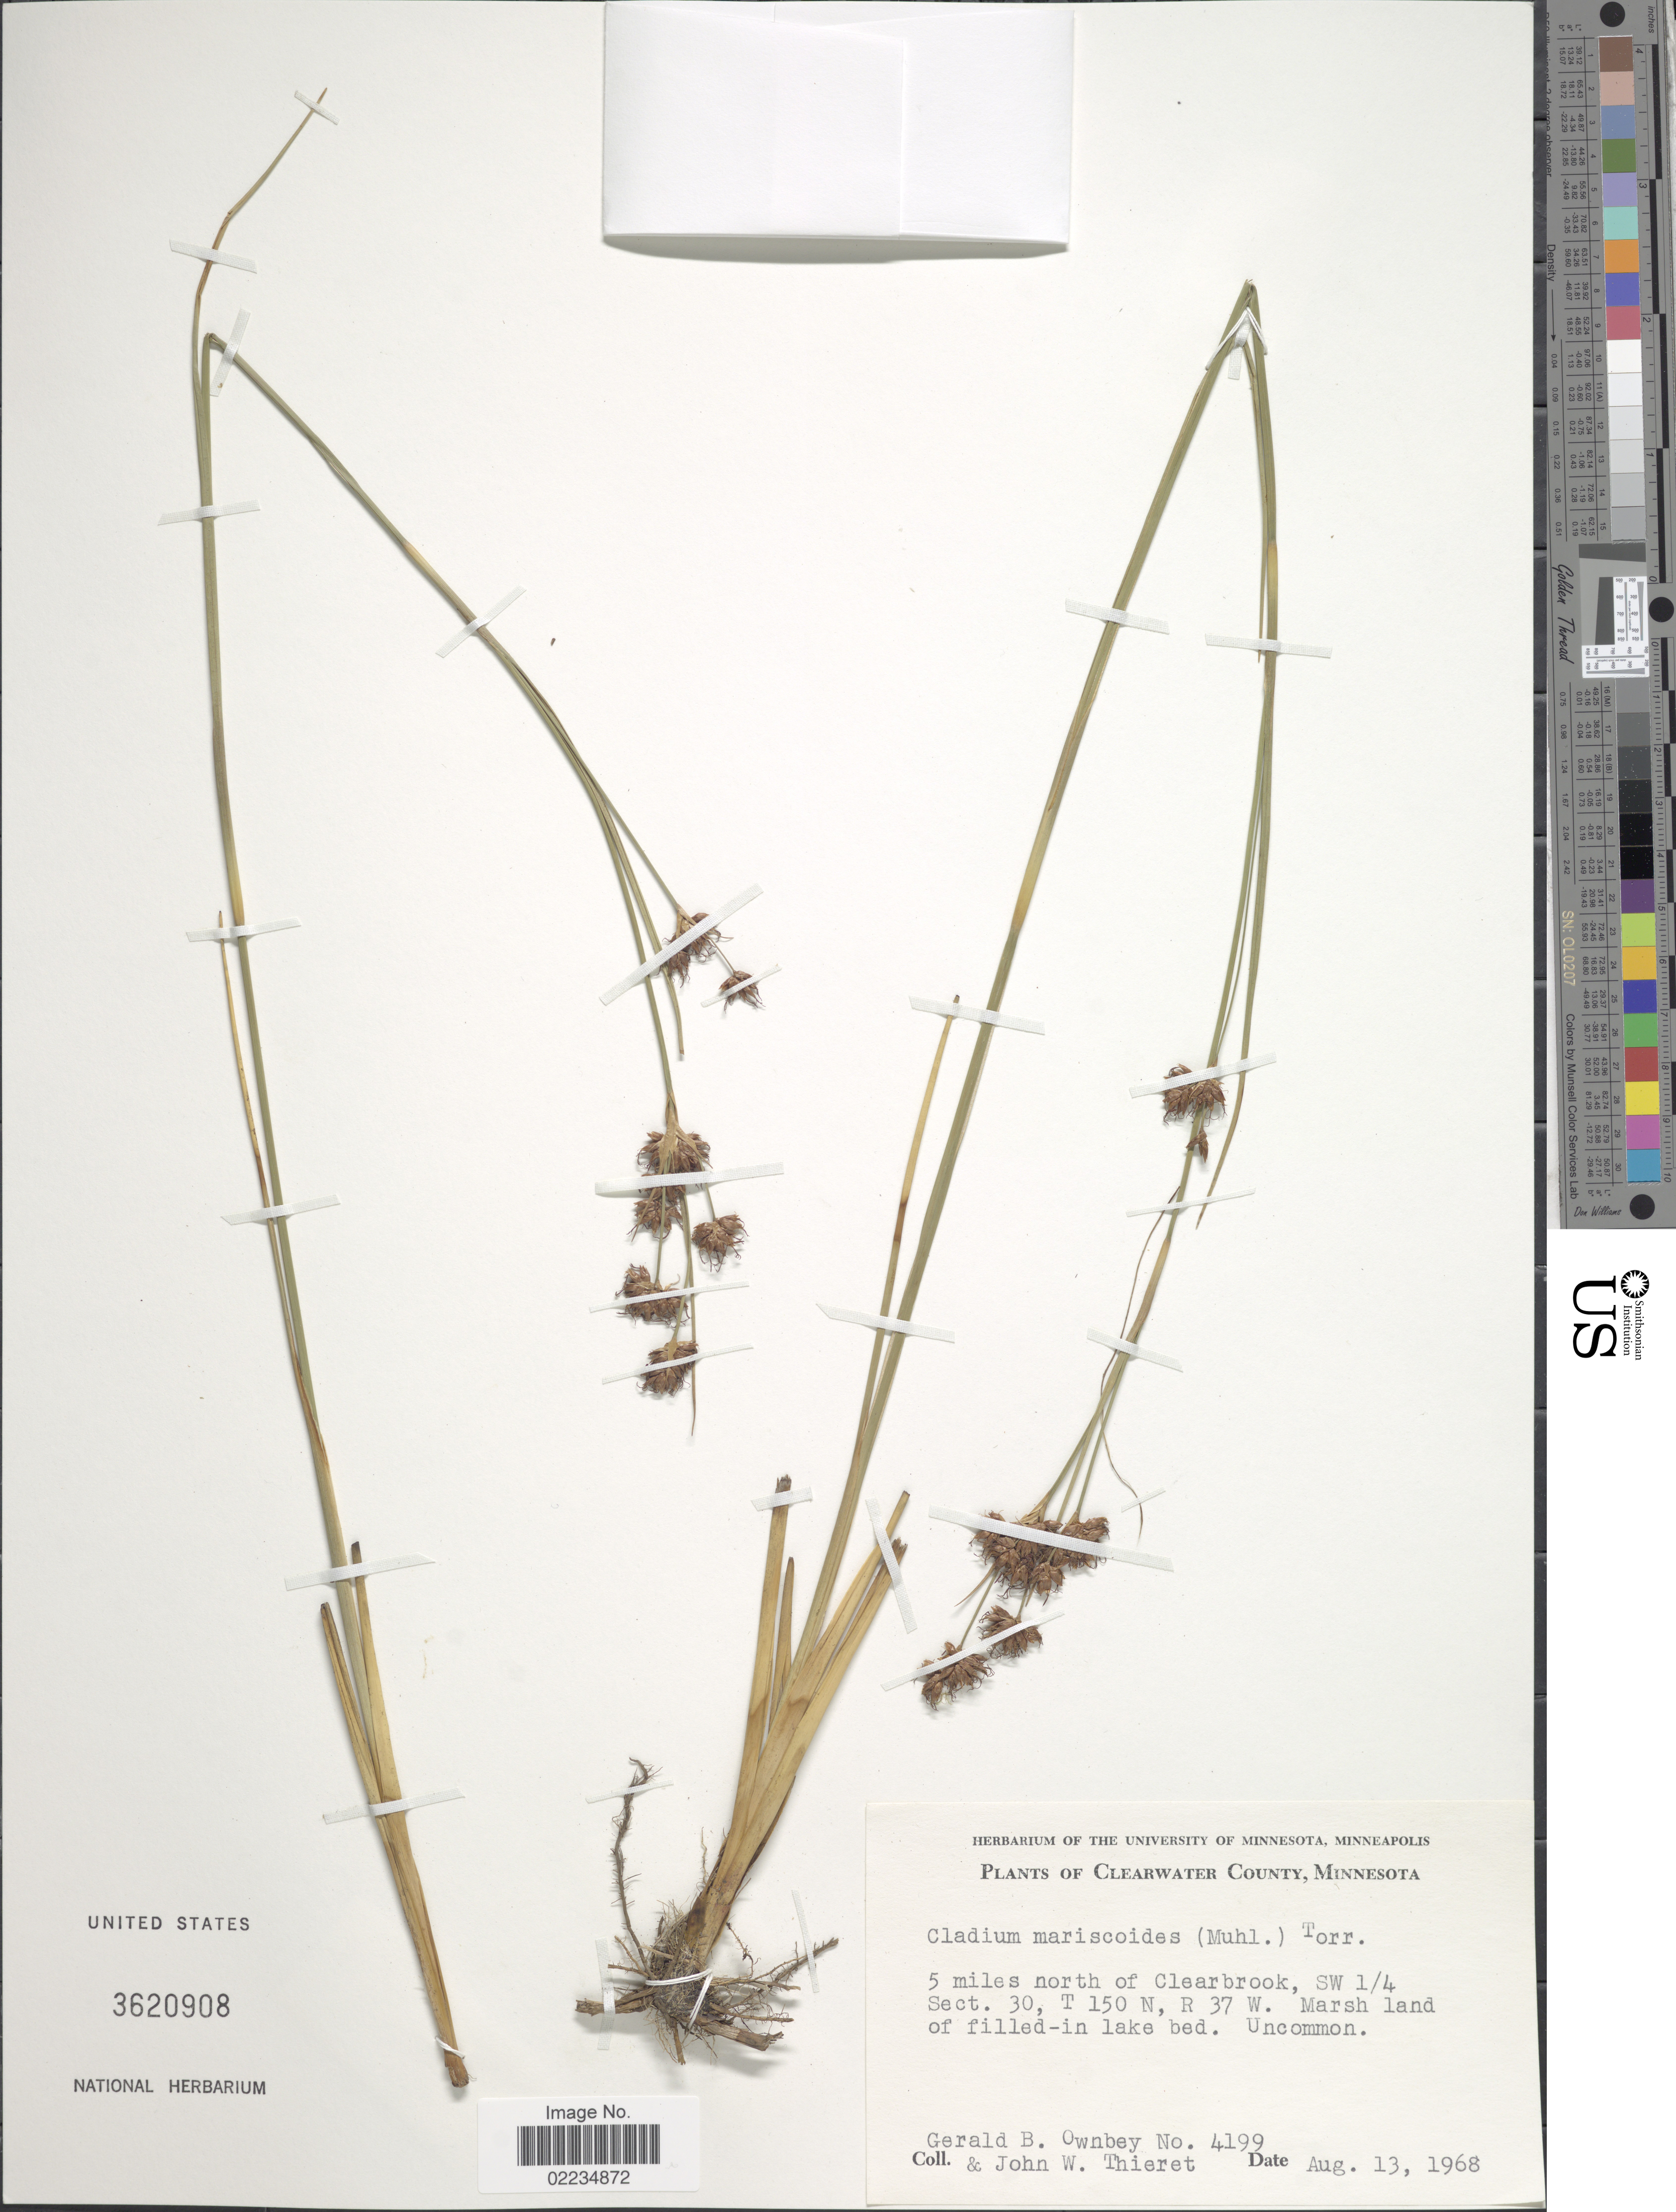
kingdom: Plantae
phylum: Tracheophyta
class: Liliopsida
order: Poales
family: Cyperaceae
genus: Cladium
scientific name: Cladium mariscoides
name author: (Muhl.) Torr.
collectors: G. B. Ownbey & J. W. Thieret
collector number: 4199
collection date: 1968-08-13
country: United States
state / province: Minnesota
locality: Clearwater County, Minnesota, 5 miles north of Clearbrook, SW ¼ Sect. 30, T150 N, R 37 W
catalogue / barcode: US 3620908